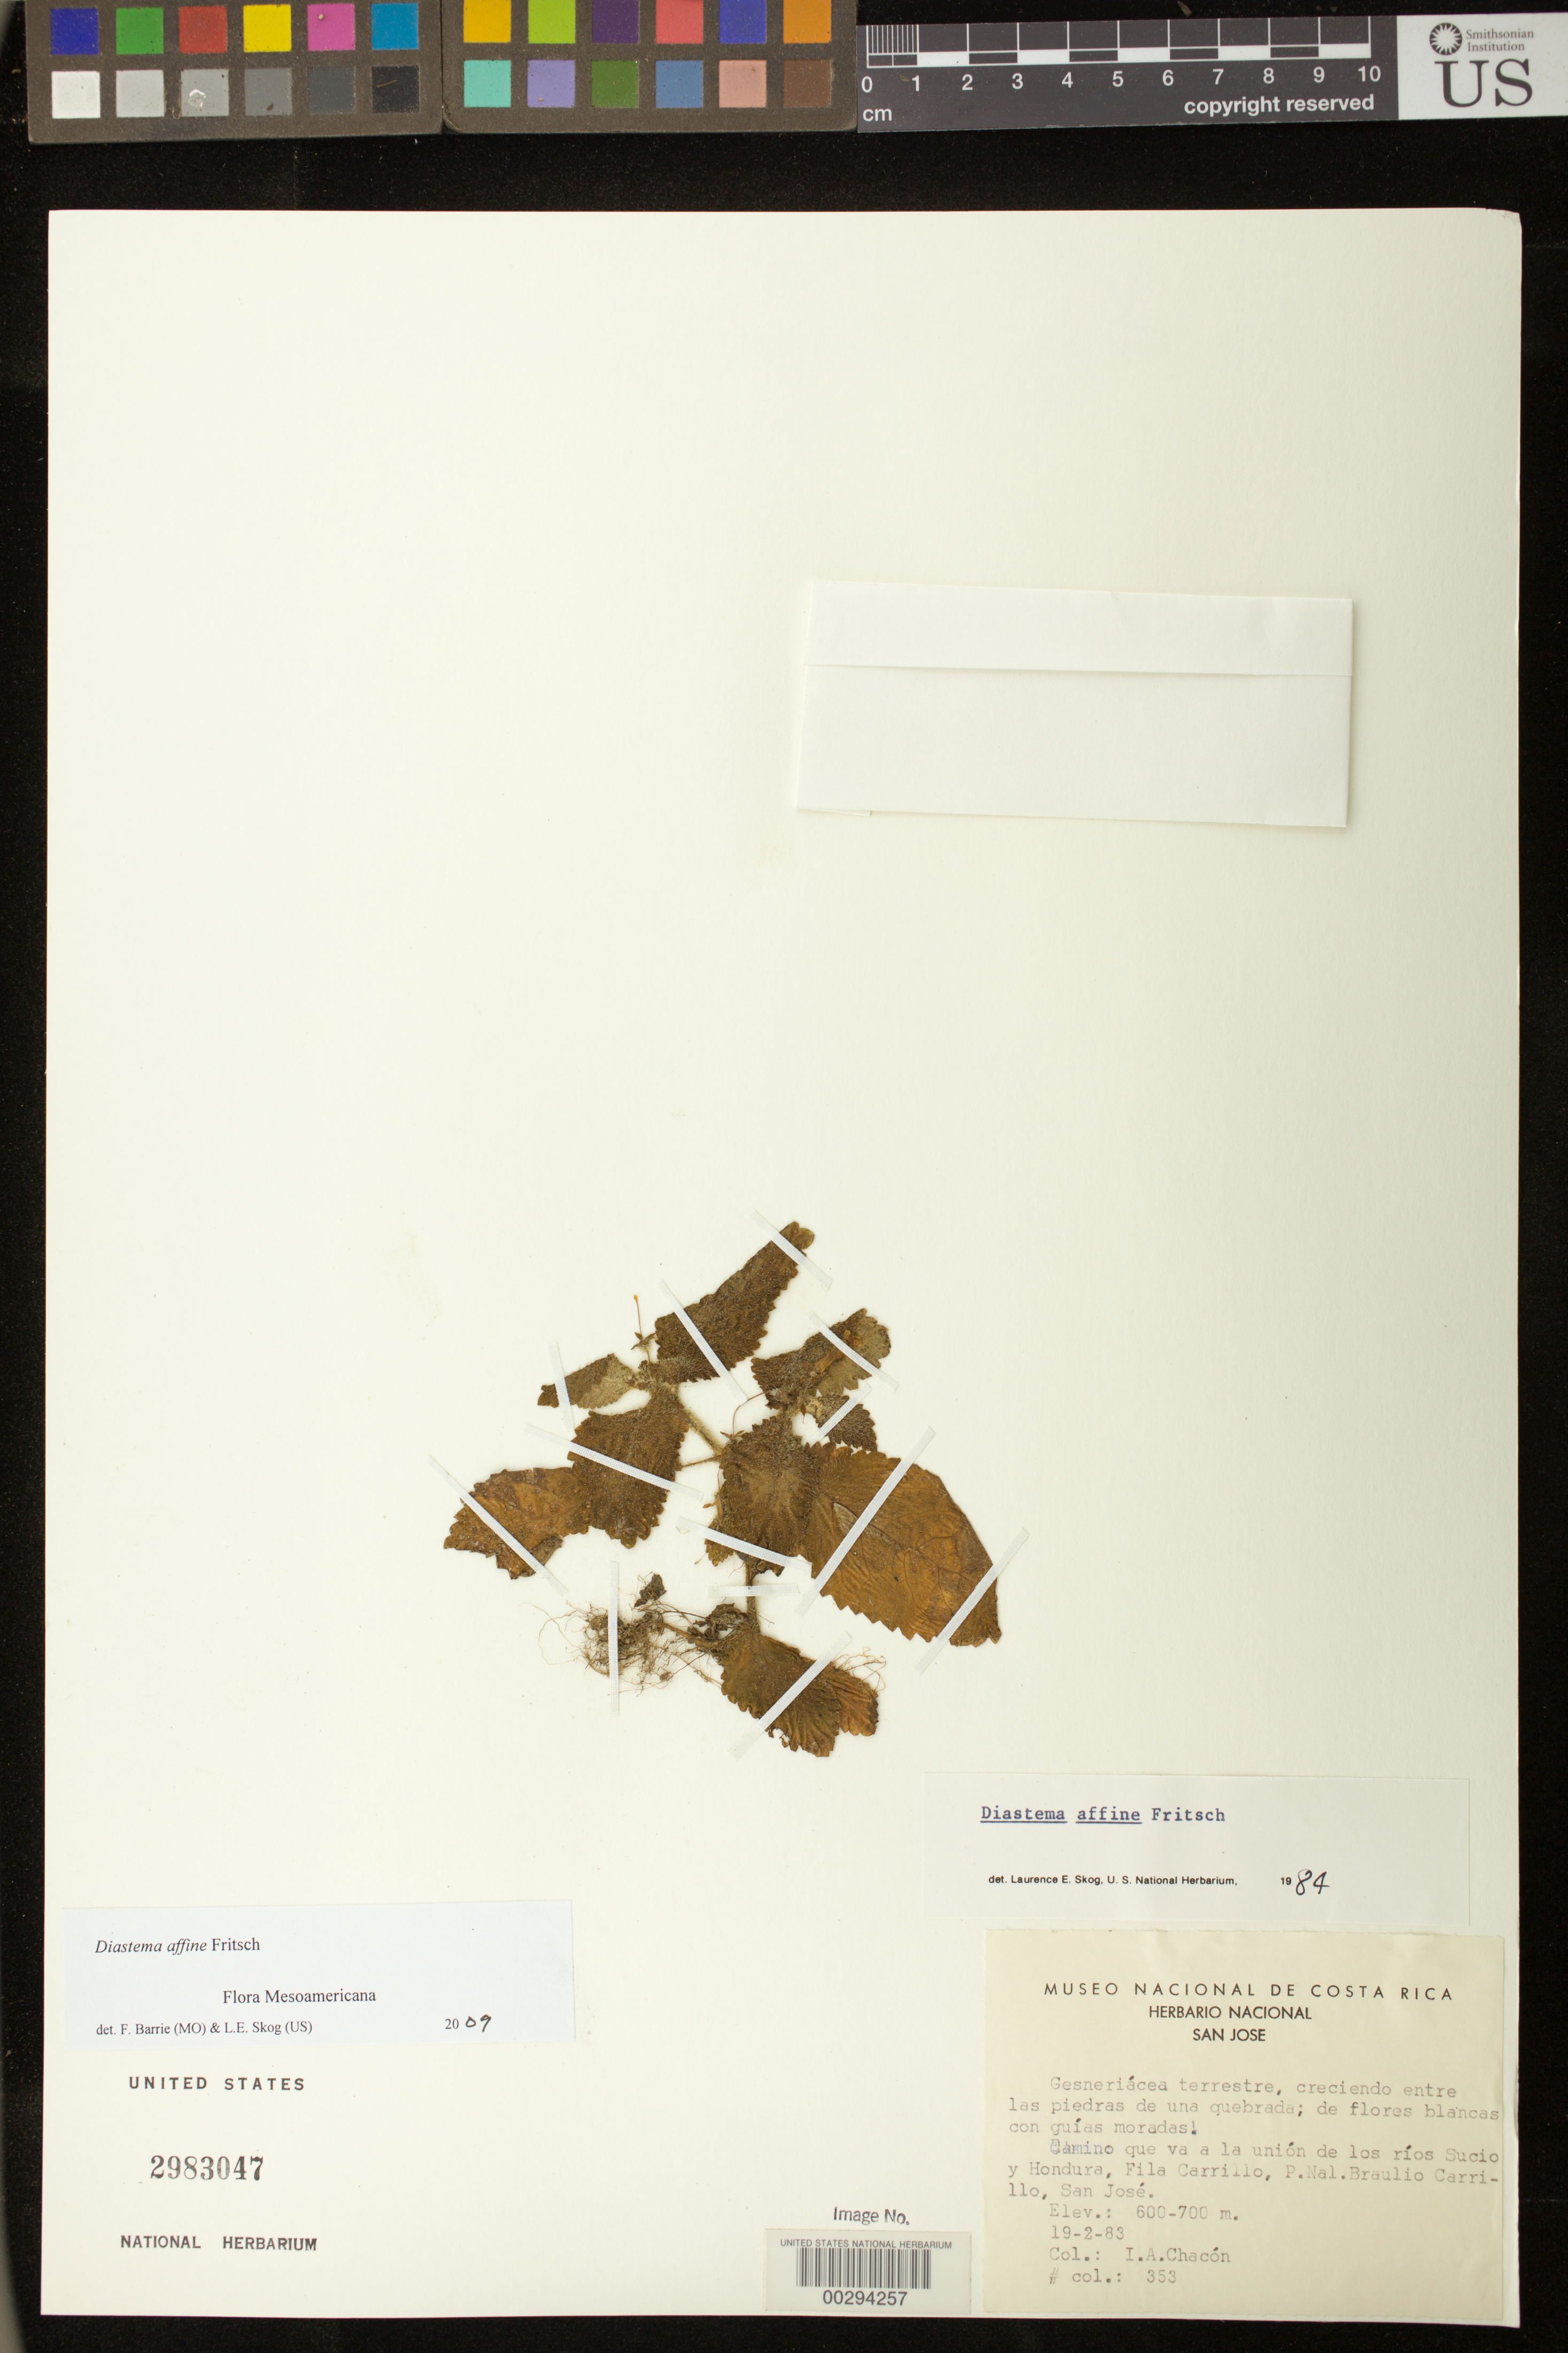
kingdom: Plantae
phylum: Tracheophyta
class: Magnoliopsida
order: Lamiales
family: Gesneriaceae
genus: Diastema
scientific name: Diastema affine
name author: Fritsch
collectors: I. Chacón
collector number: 353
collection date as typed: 19 Feb 1983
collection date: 1983-02-19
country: Costa Rica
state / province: San José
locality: Road which goes to Union of Rios Sucio and Hondura, Fila Carrillo, P. Na'l Braulio Carrillo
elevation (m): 600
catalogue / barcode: US 2983047